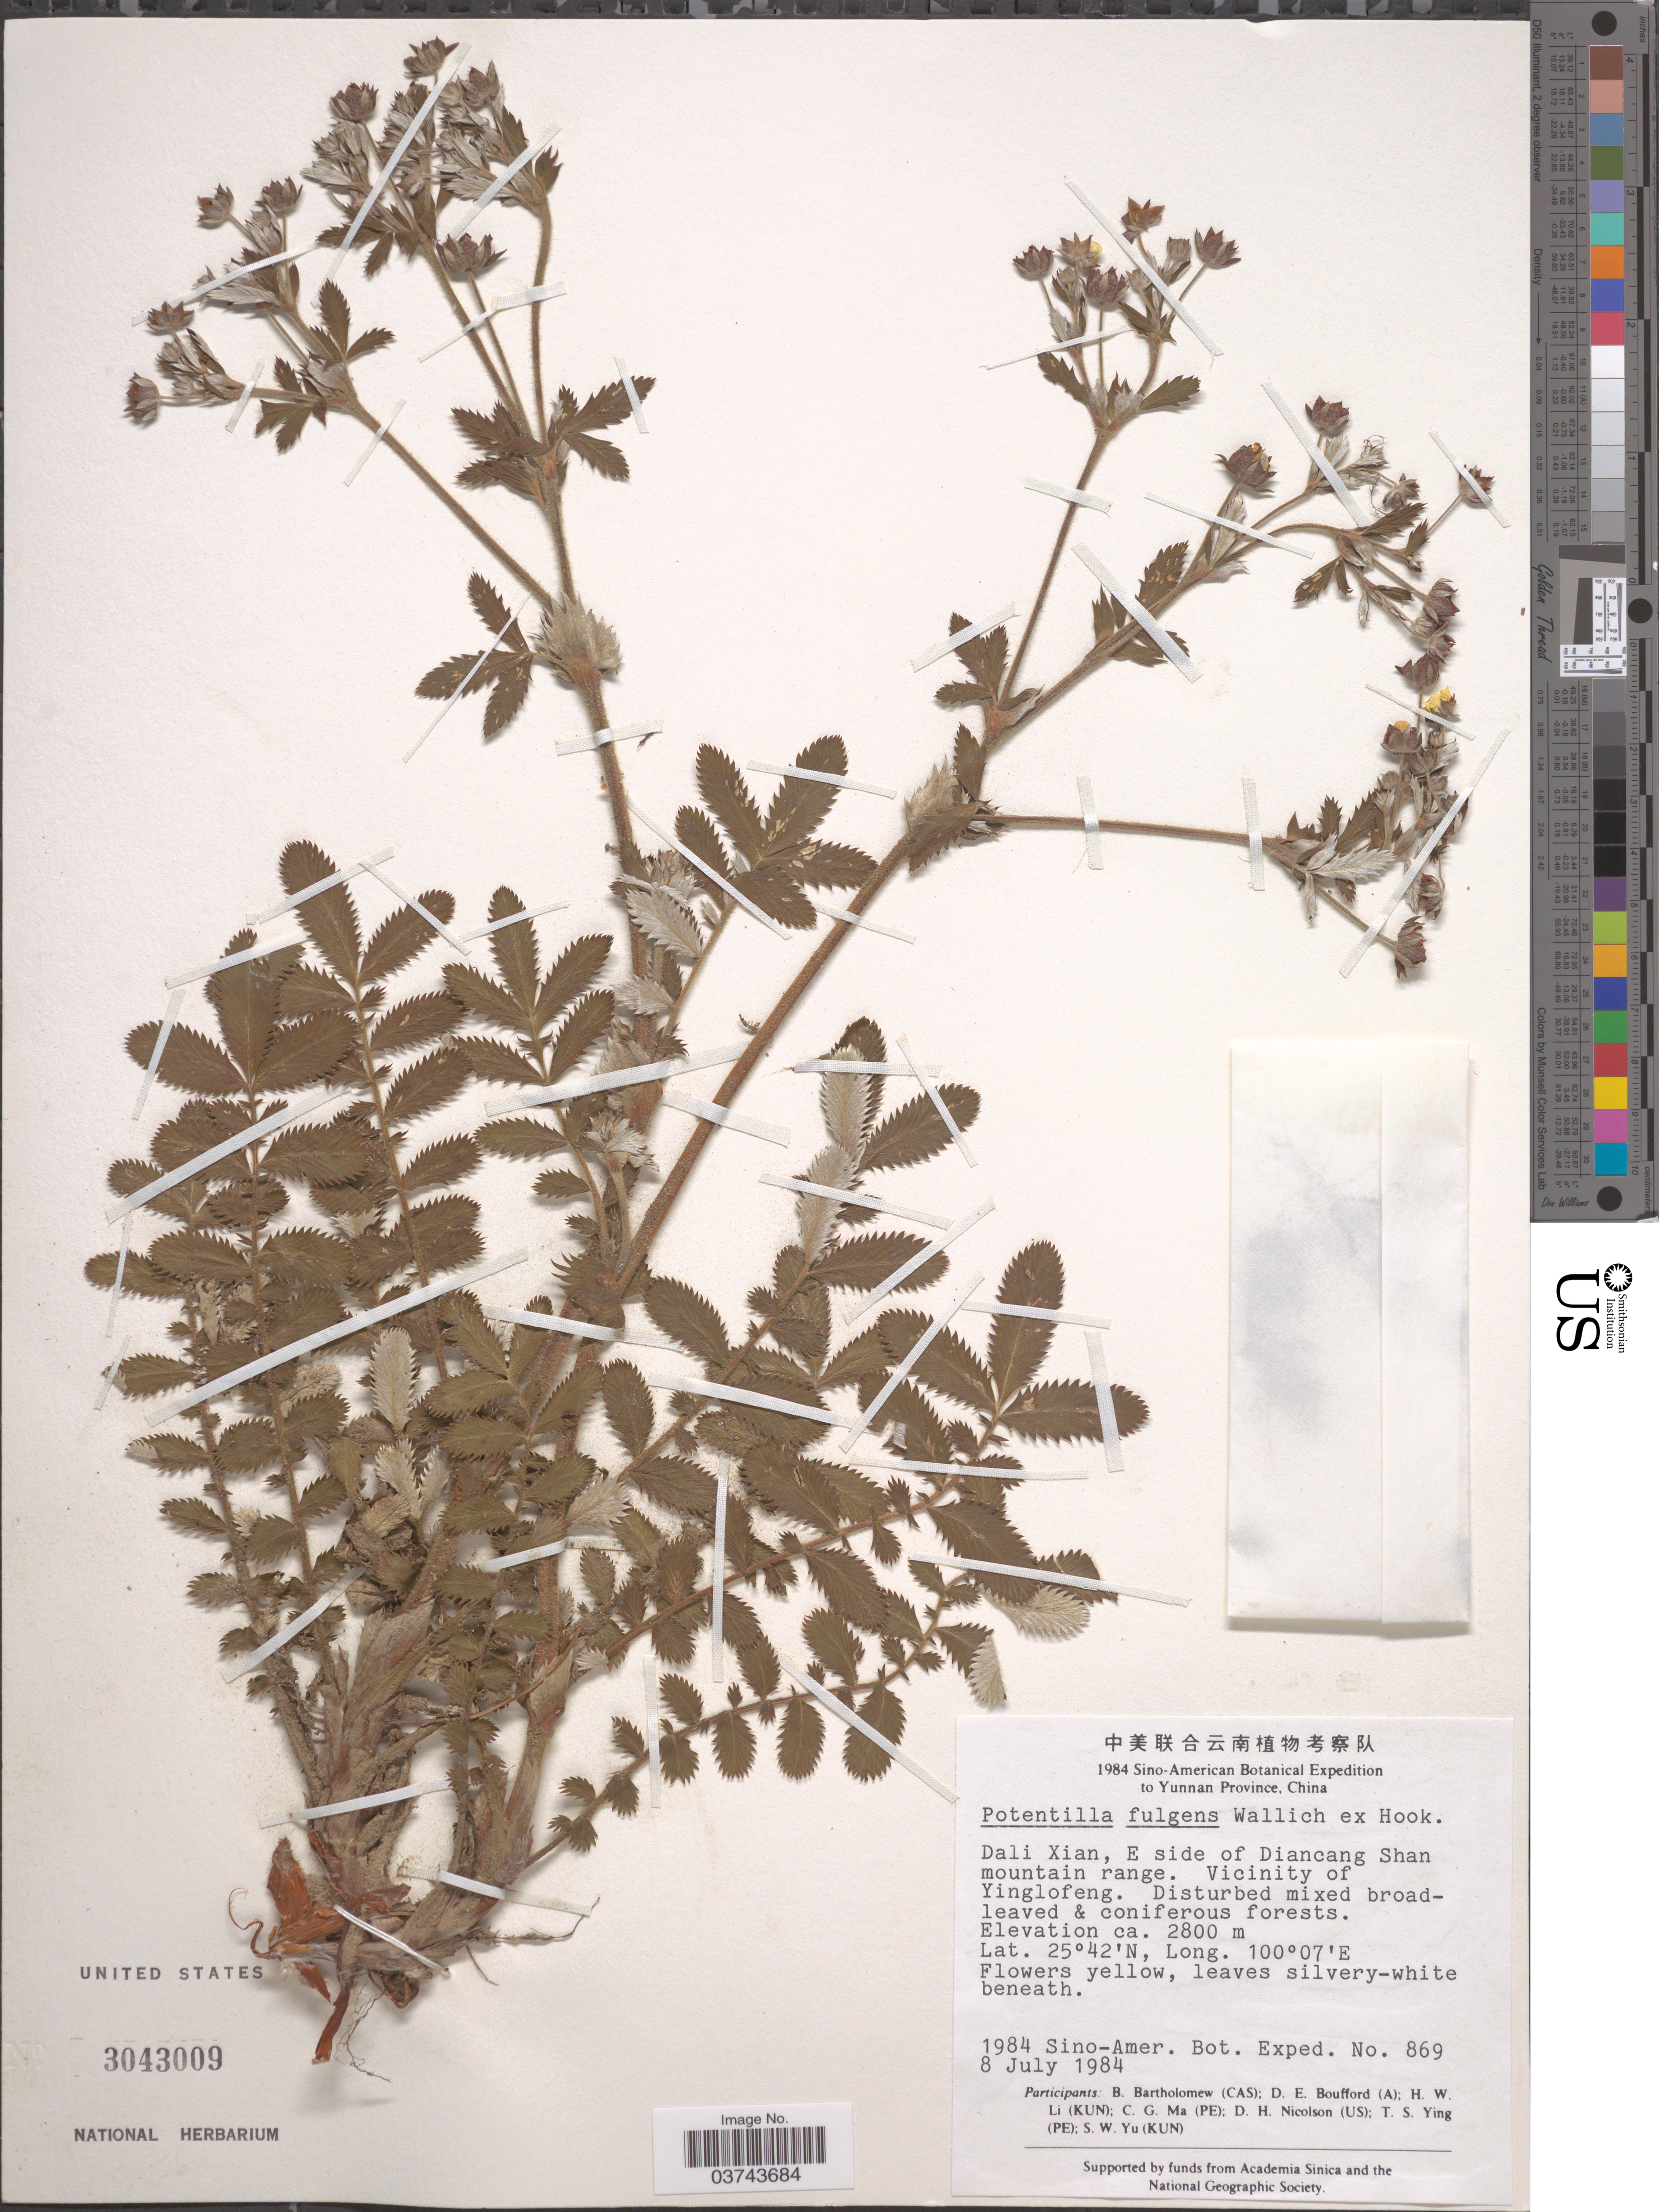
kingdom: Plantae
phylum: Tracheophyta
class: Magnoliopsida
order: Rosales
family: Rosaceae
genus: Potentilla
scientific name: Potentilla fulgens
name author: Wall. ex Hook.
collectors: Sino-Amer. Bot. Exped. 1984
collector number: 869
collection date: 1984-07-08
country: China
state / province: Yunnan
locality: Dali Xian, E side of Diancang Shan mountain range. Vicinity of Yinglofeng.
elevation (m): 2800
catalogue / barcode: US 3043009